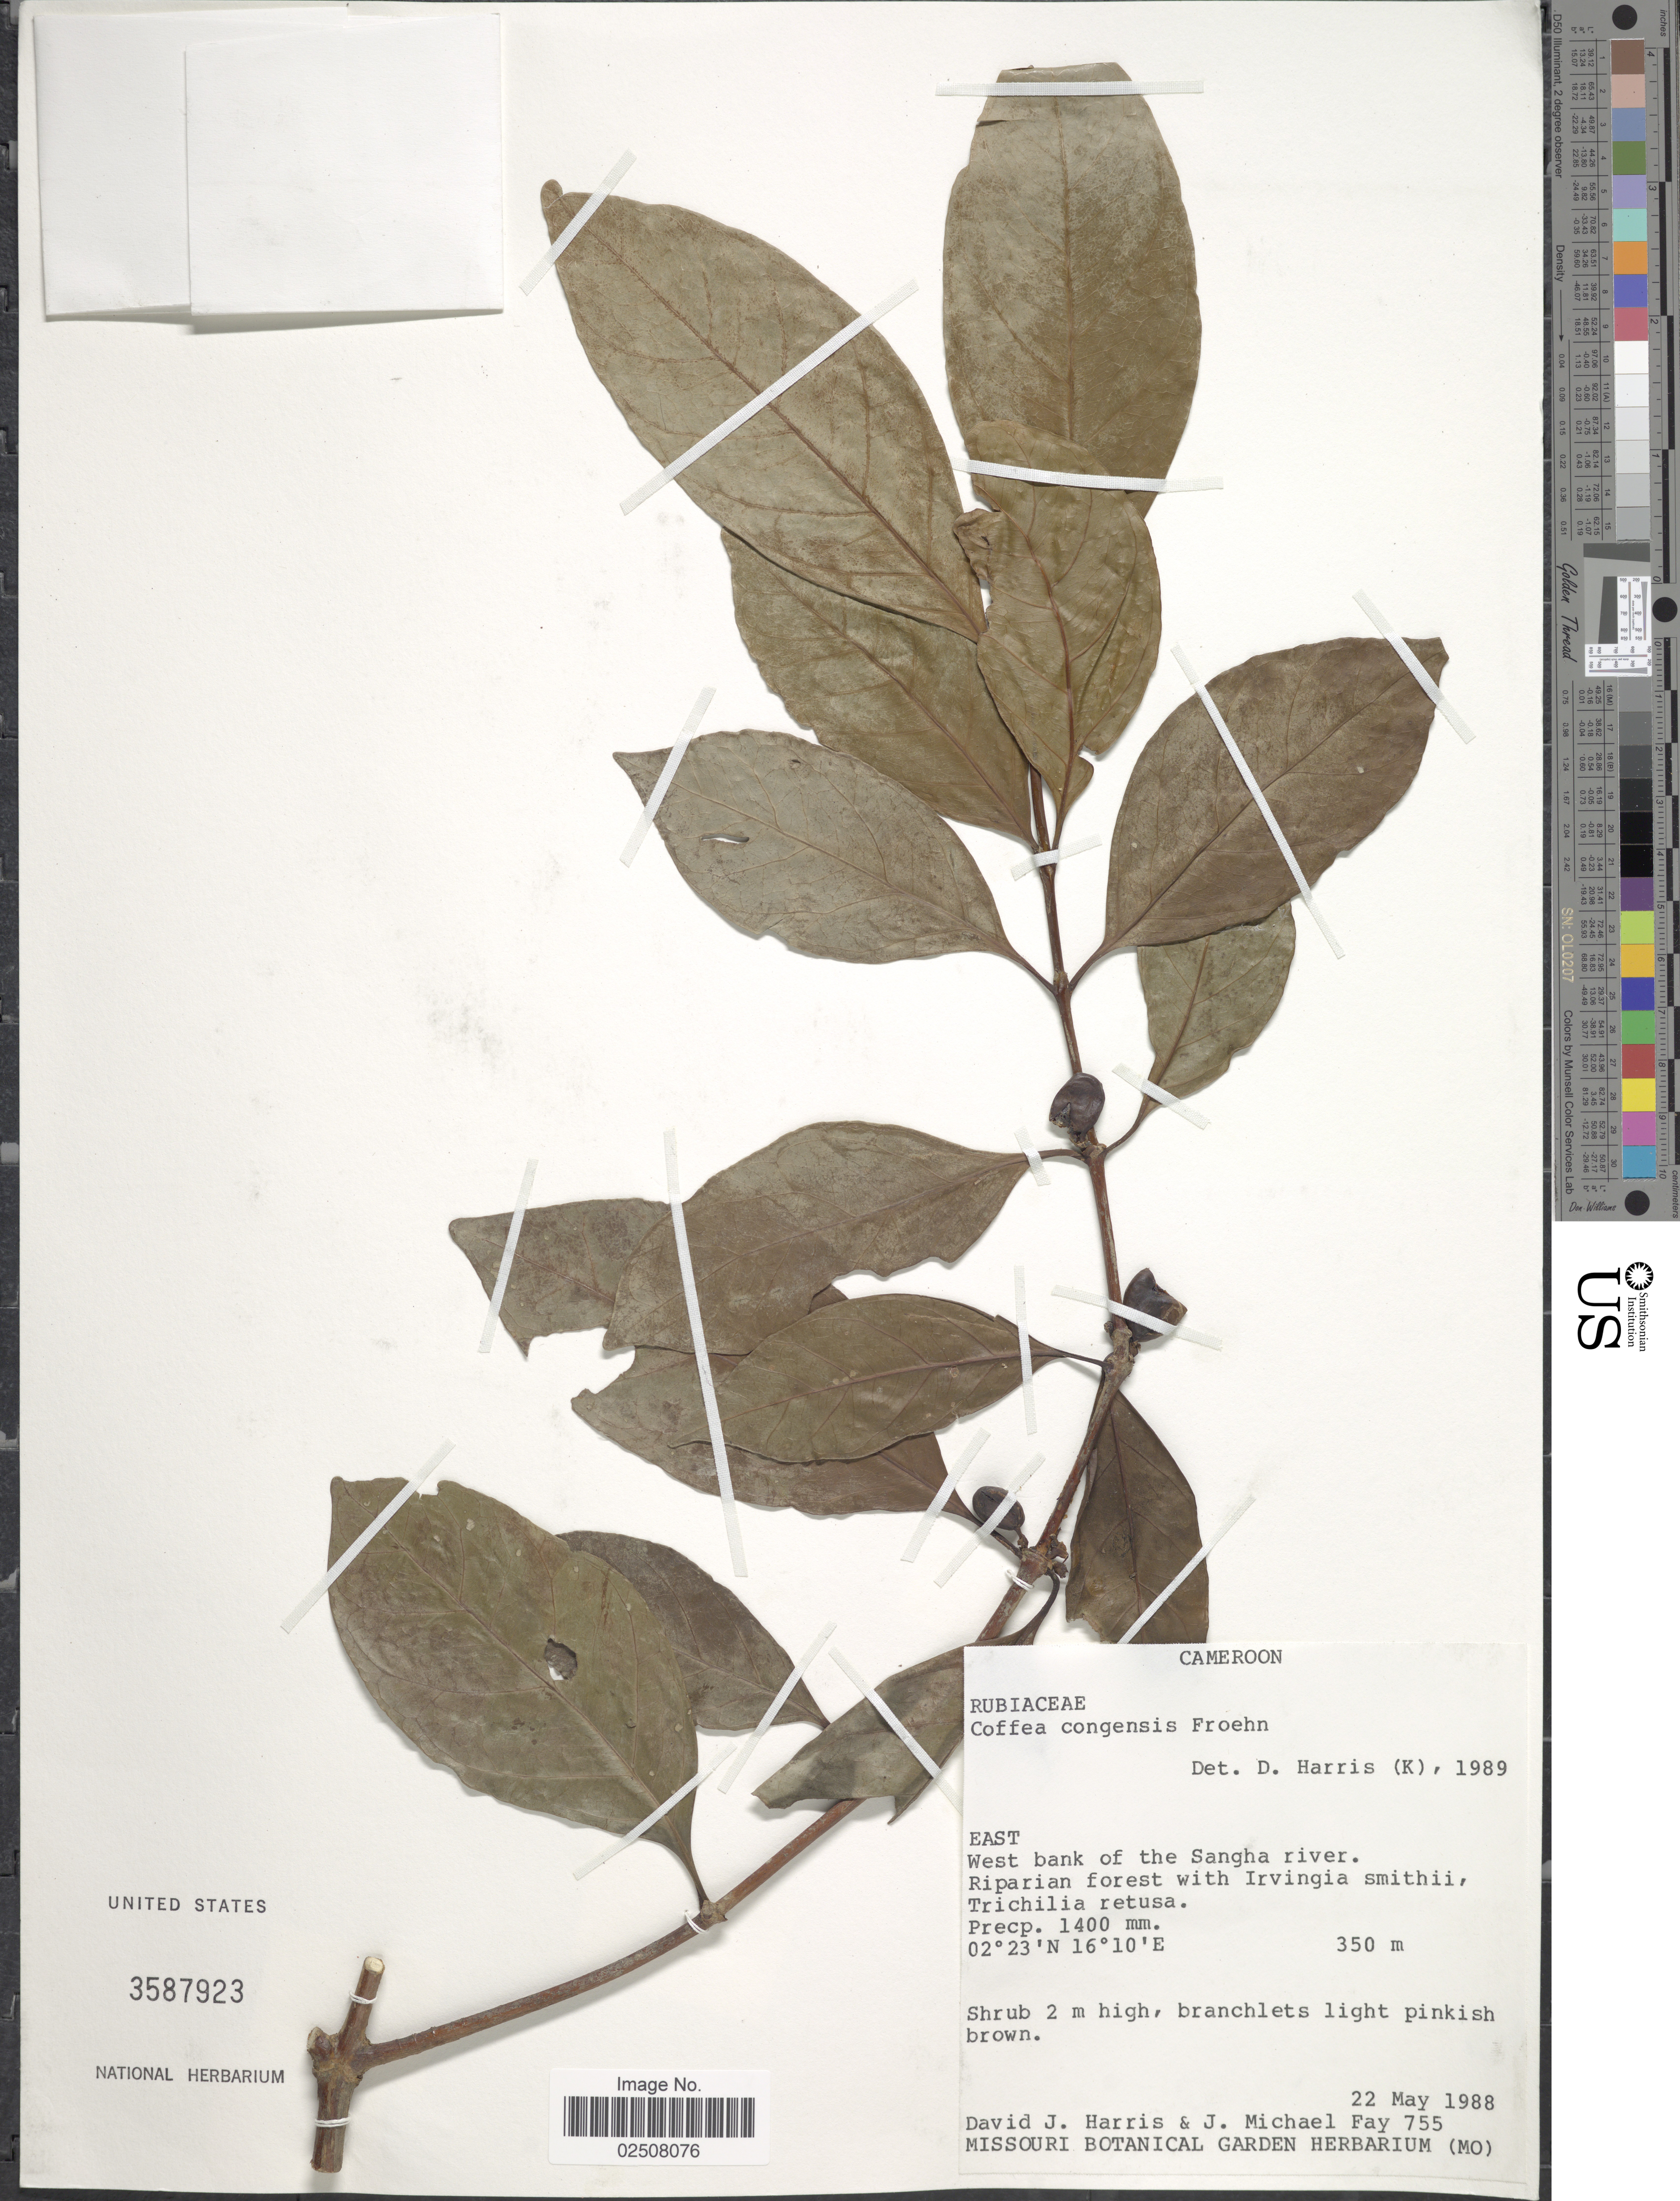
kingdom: Plantae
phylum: Tracheophyta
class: Magnoliopsida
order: Gentianales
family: Rubiaceae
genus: Coffea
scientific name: Coffea congensis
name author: A. Froehner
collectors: D. J. Harris & M. Fay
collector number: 755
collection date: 1988-05-22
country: Cameroon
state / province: Est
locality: East, West bank of the Sangha river. Riparian forest with Irvingia smithii, Trichilia retusa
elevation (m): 350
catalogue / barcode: US 3587923